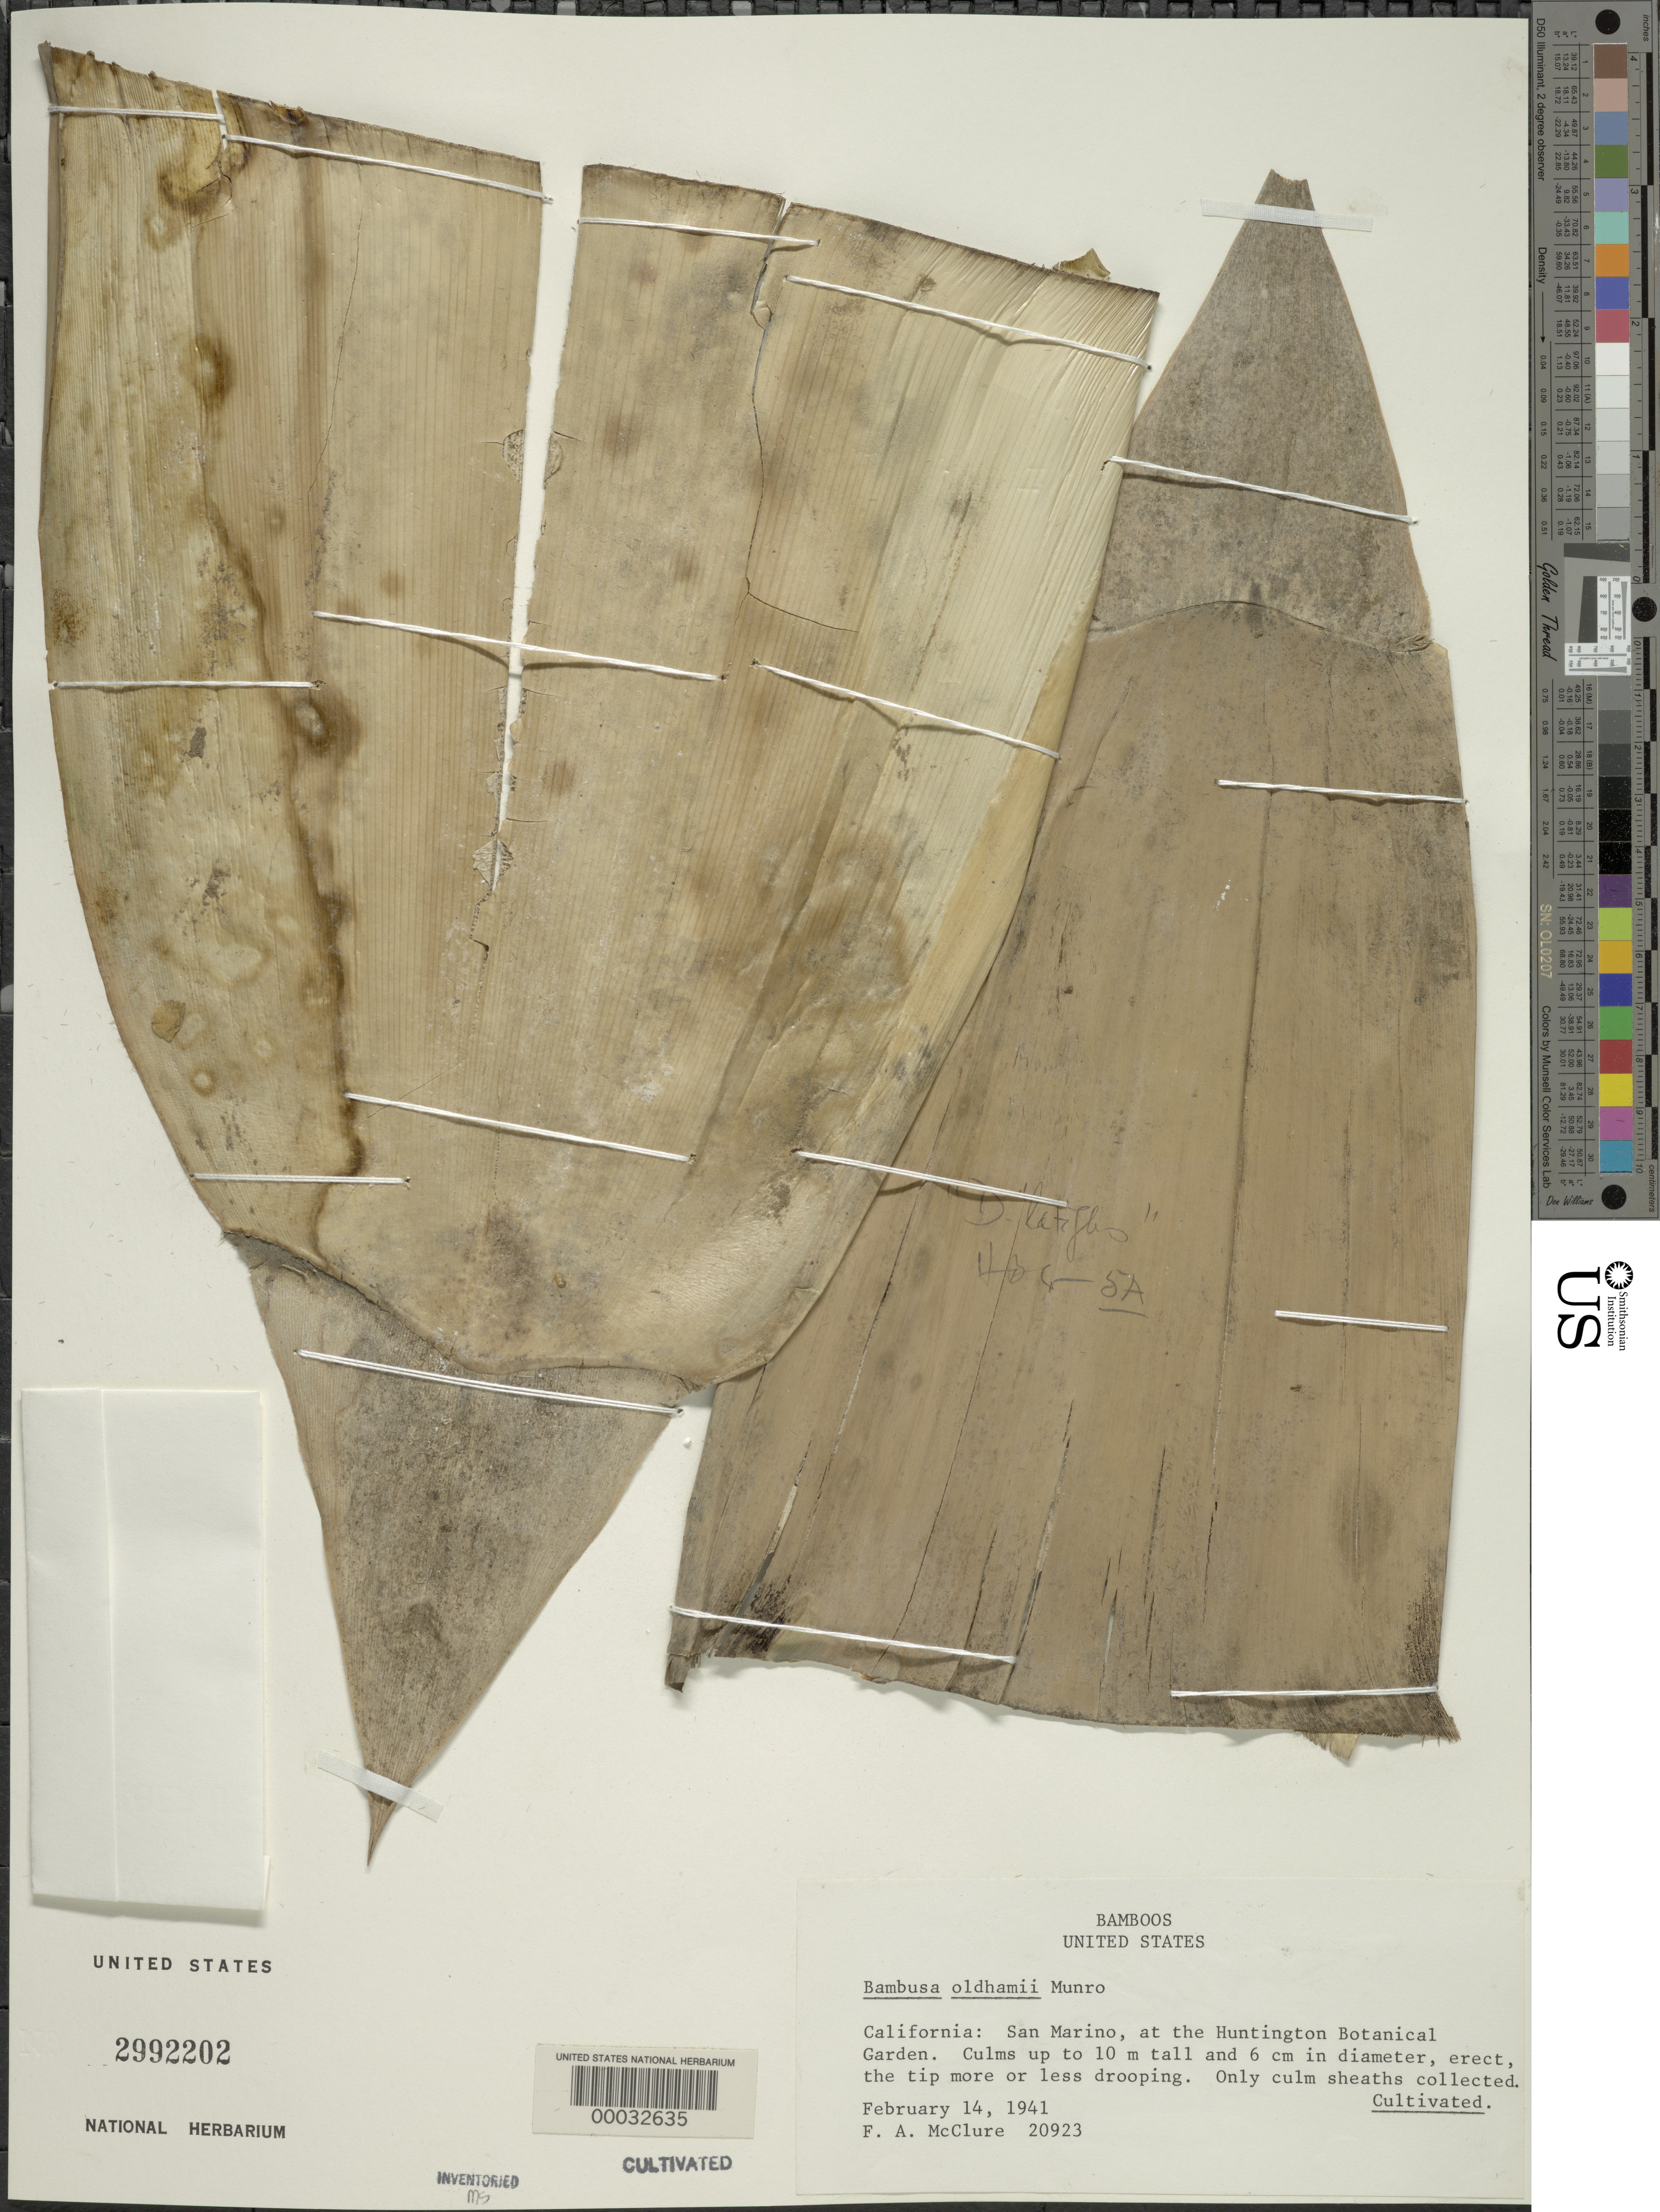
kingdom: Plantae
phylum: Tracheophyta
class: Liliopsida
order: Poales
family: Poaceae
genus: Bambusa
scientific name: Bambusa oldhamii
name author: Munro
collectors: F. A. McClure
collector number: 20923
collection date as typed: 14 Feb 1941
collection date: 1941-02-14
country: United States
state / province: California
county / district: Los Angeles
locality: Huntington botanical garden-san marino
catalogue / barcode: US 2992202